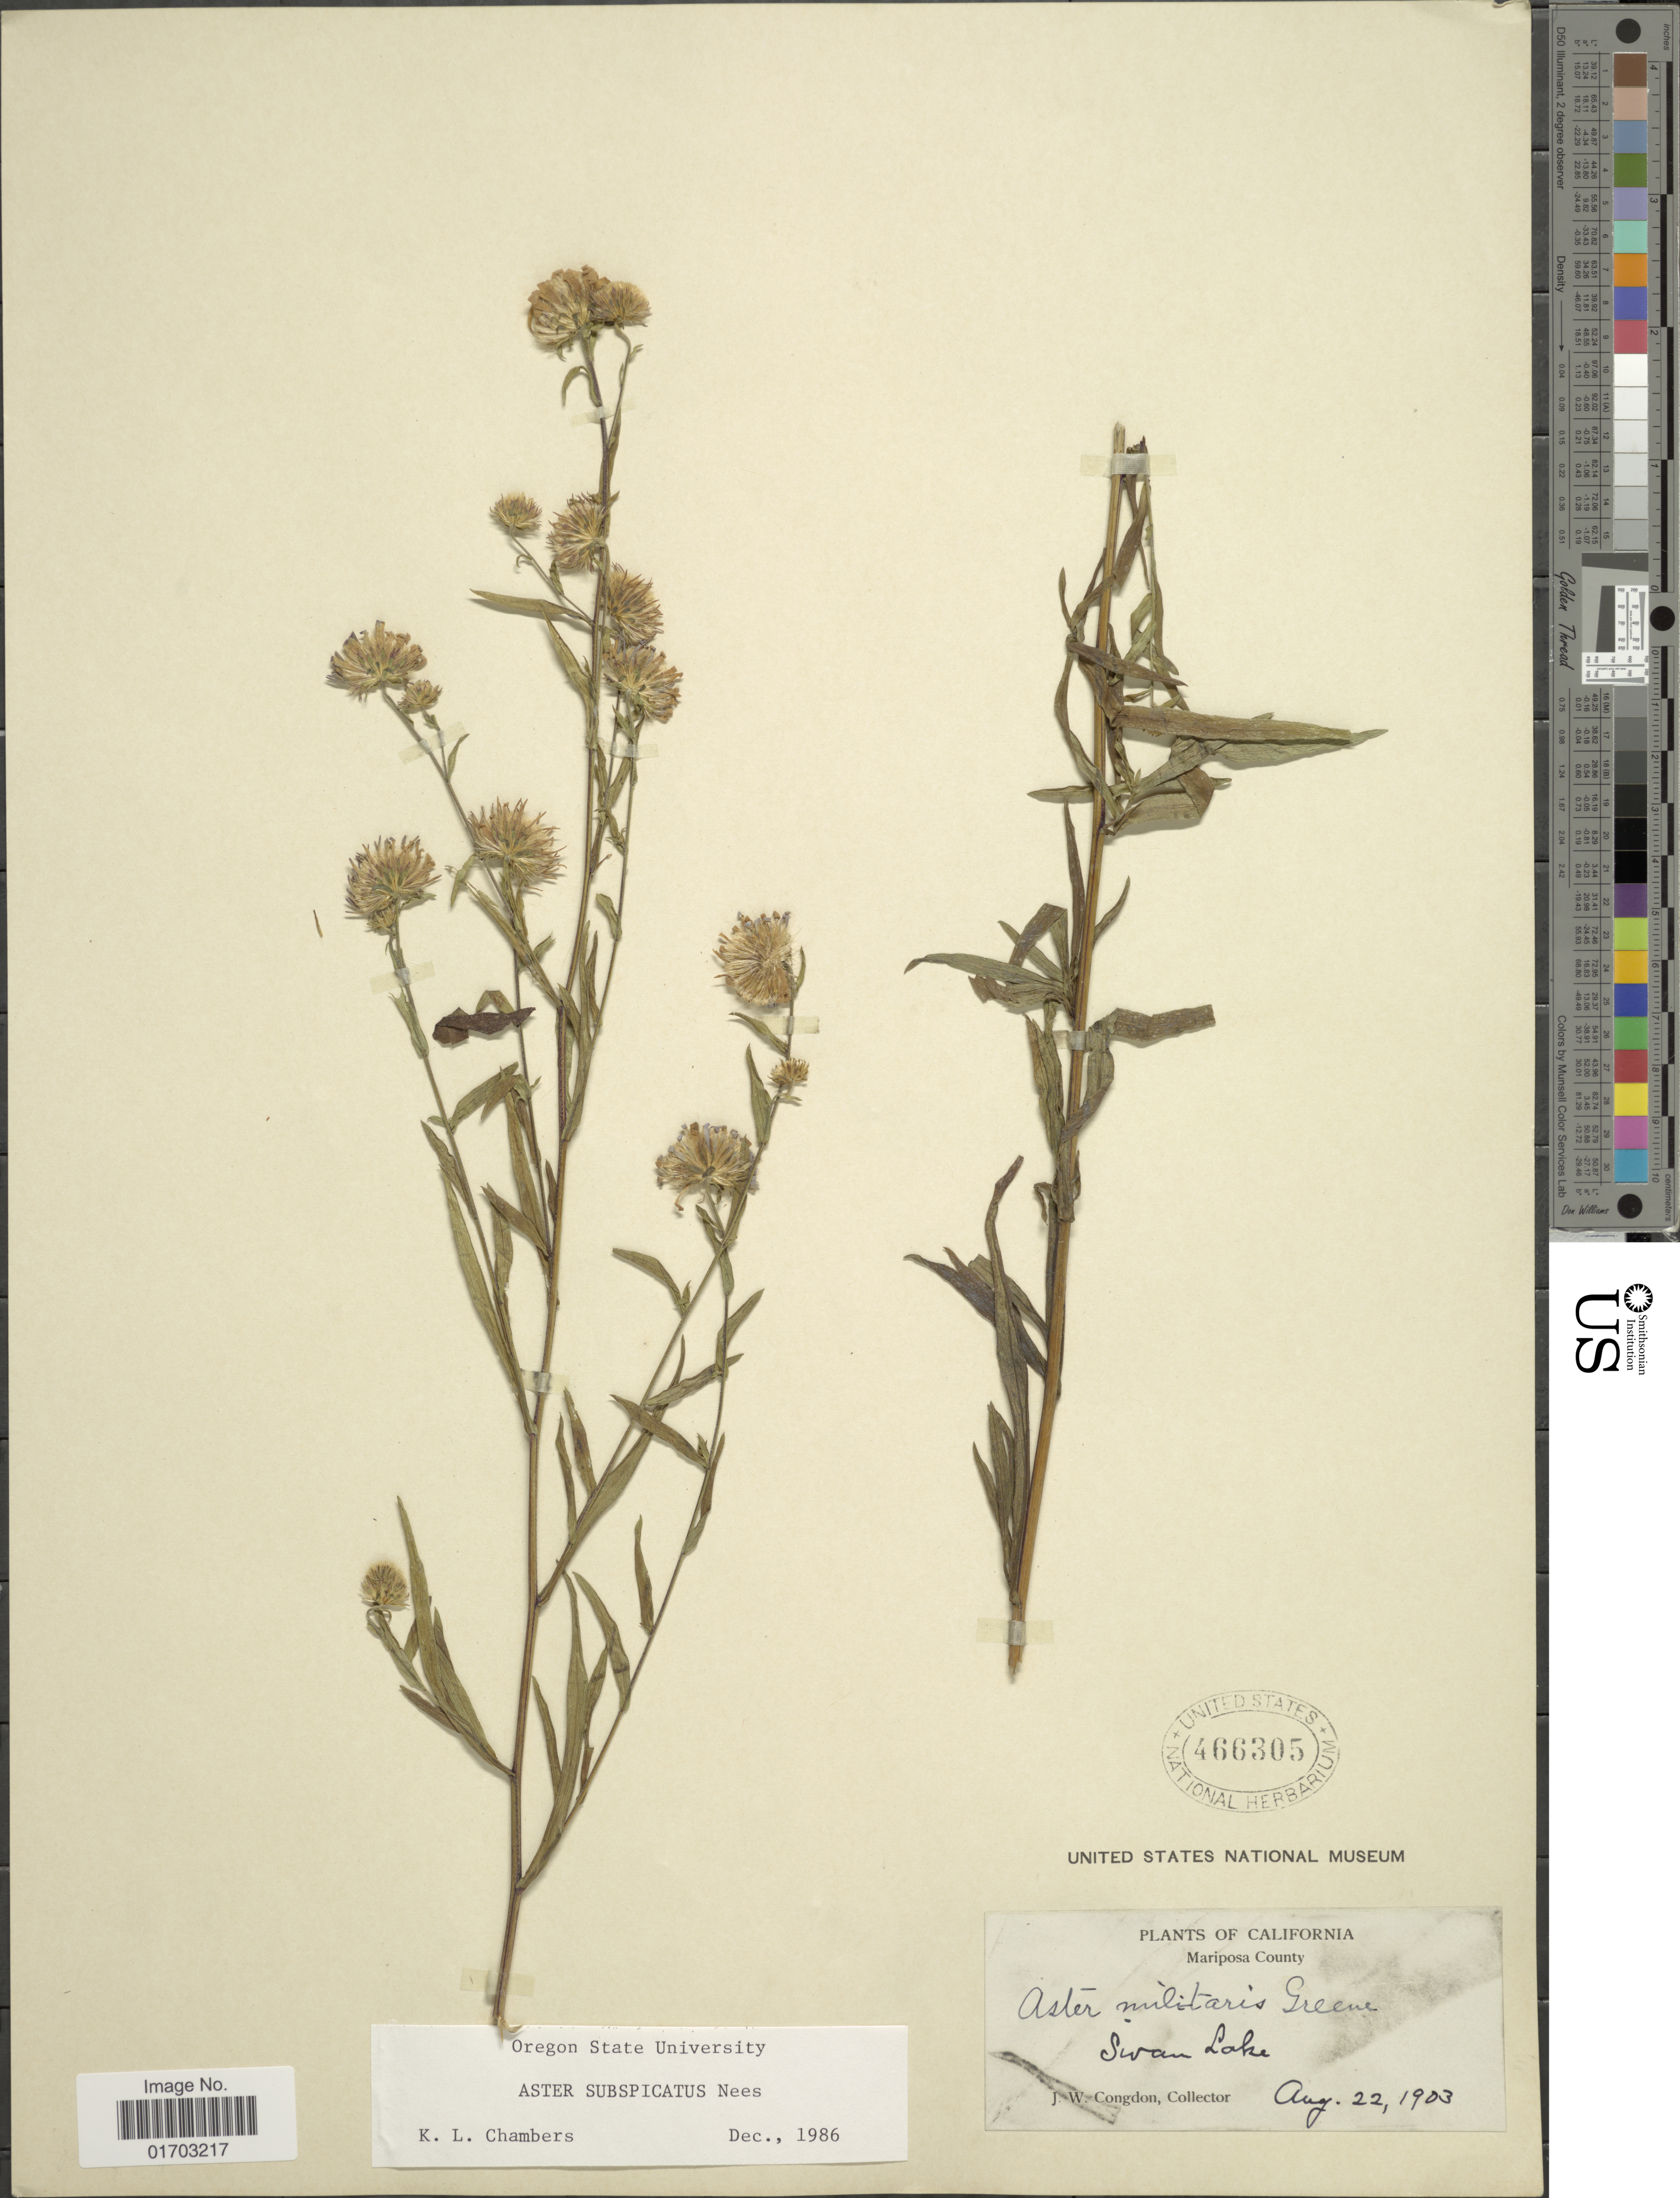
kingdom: Plantae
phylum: Tracheophyta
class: Magnoliopsida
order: Asterales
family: Asteraceae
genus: Symphyotrichum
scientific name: Symphyotrichum subspicatum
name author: (Nees) G.L. Nesom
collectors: J. W. Congdon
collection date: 1903-08-22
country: United States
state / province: California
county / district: Mariposa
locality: Mariposa County, Swan Lake.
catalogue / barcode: US 466305